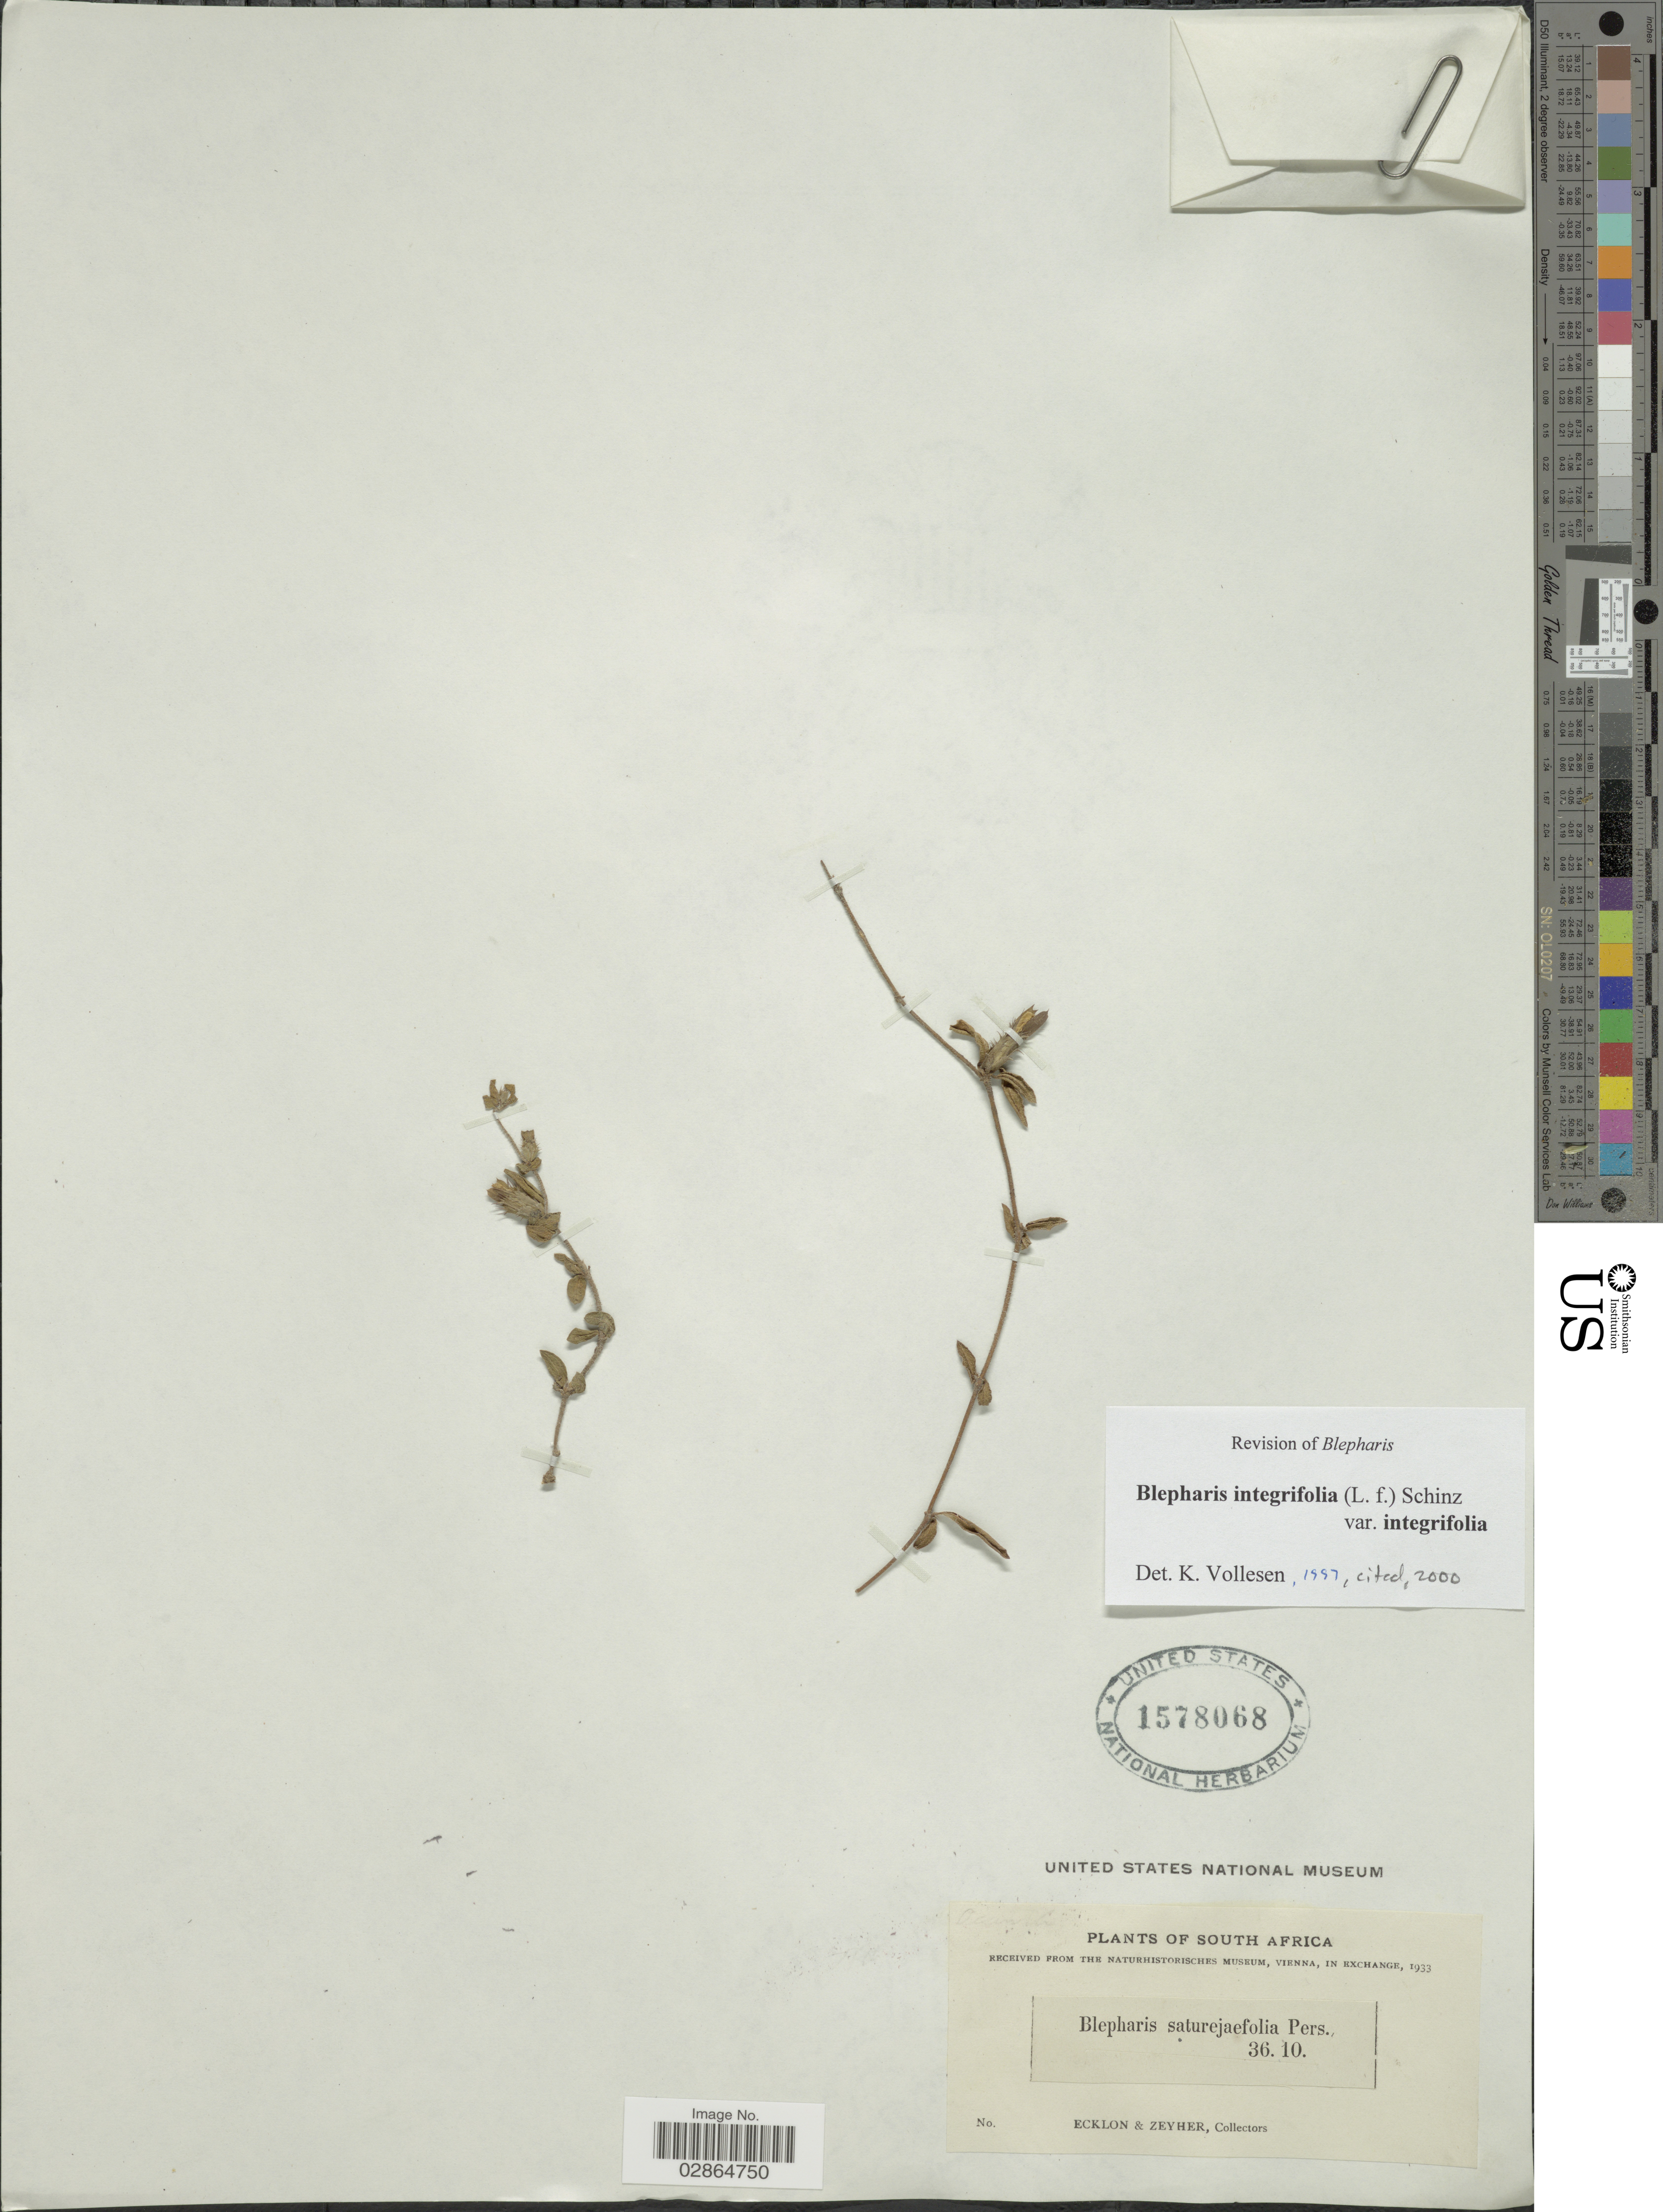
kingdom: Plantae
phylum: Tracheophyta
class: Magnoliopsida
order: Lamiales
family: Acanthaceae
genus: Blepharis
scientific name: Blepharis integrifolia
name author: (L. f.) E. Mey. & Drège ex Schinz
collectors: -. Ecklon & -. Zeyher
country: South Africa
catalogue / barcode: US 1578068